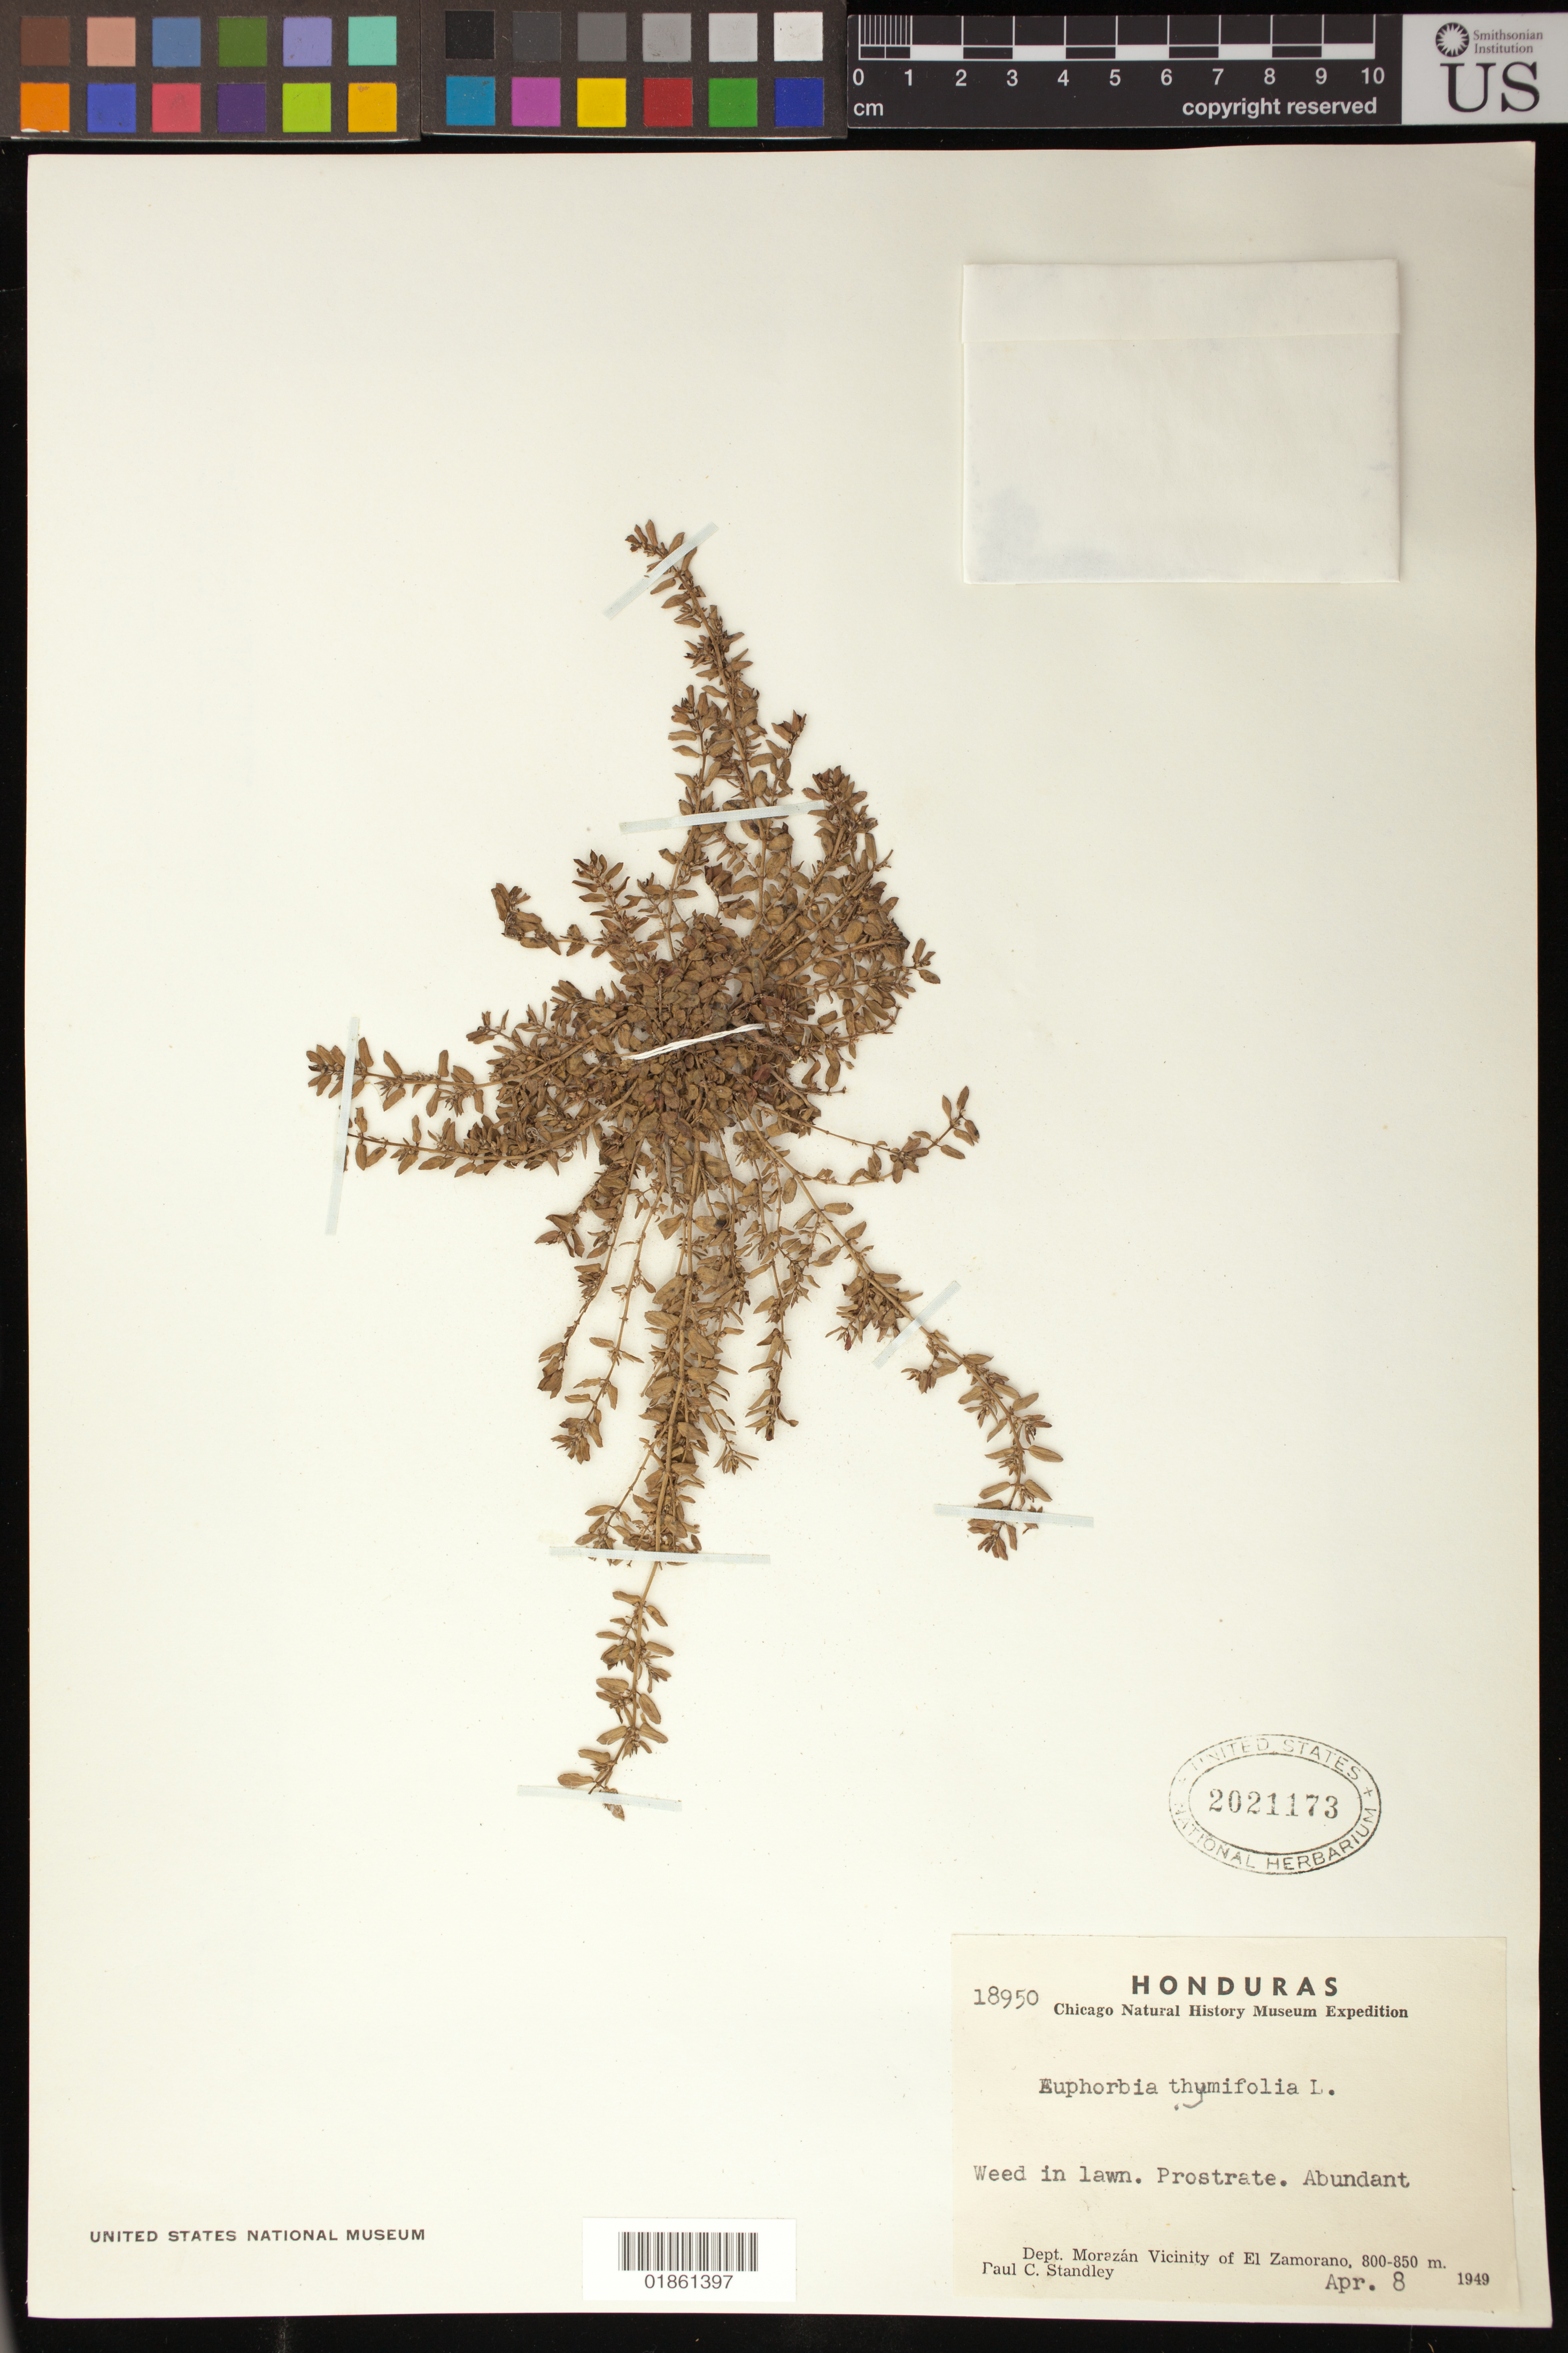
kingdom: Plantae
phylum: Tracheophyta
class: Magnoliopsida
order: Malpighiales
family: Euphorbiaceae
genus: Euphorbia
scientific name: Euphorbia thymifolia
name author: L.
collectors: P. C. Standley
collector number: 18950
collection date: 1949-04-08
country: Honduras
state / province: Fco. Morazán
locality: Vicinity of El Zamorano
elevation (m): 800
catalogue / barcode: US 2021173